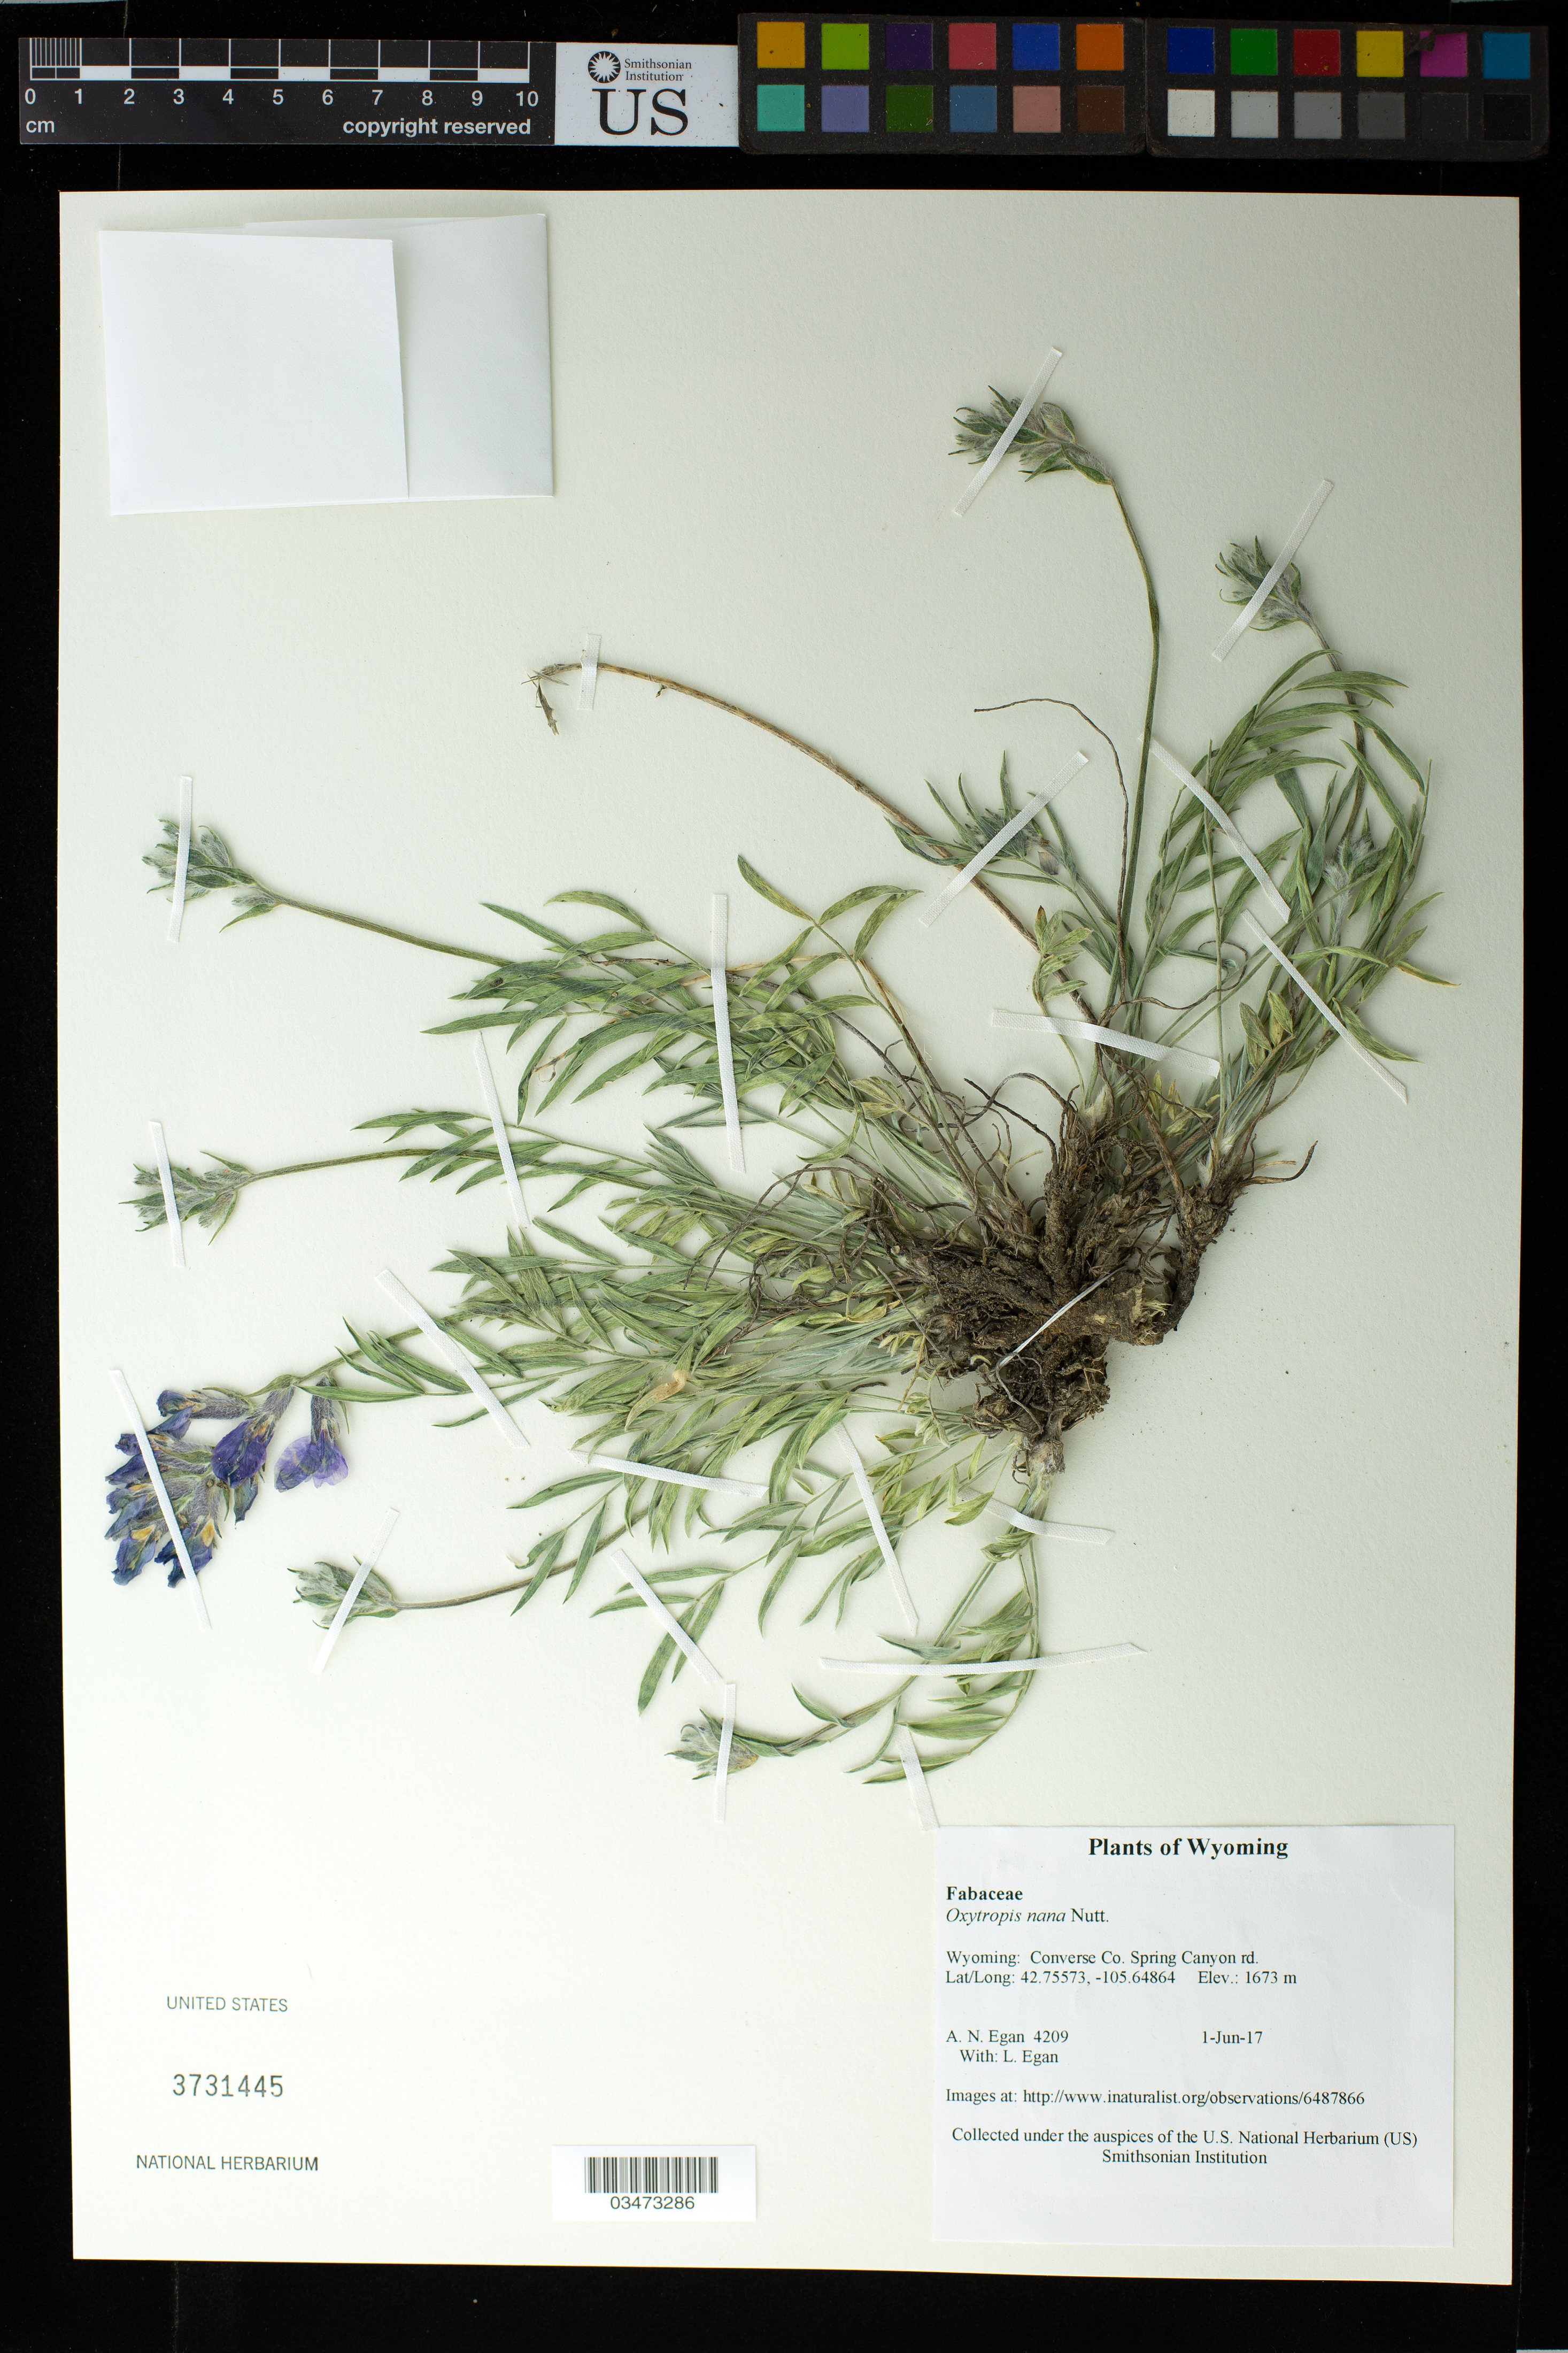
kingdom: Plantae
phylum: Tracheophyta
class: Magnoliopsida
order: Fabales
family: Fabaceae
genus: Oxytropis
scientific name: Oxytropis nana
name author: Nutt.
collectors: A. N. Egan & L. Egan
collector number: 4209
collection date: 2017-06-01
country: United States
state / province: Wyoming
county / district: Converse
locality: Spring Canyon rd.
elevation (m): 1673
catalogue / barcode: US 3731445